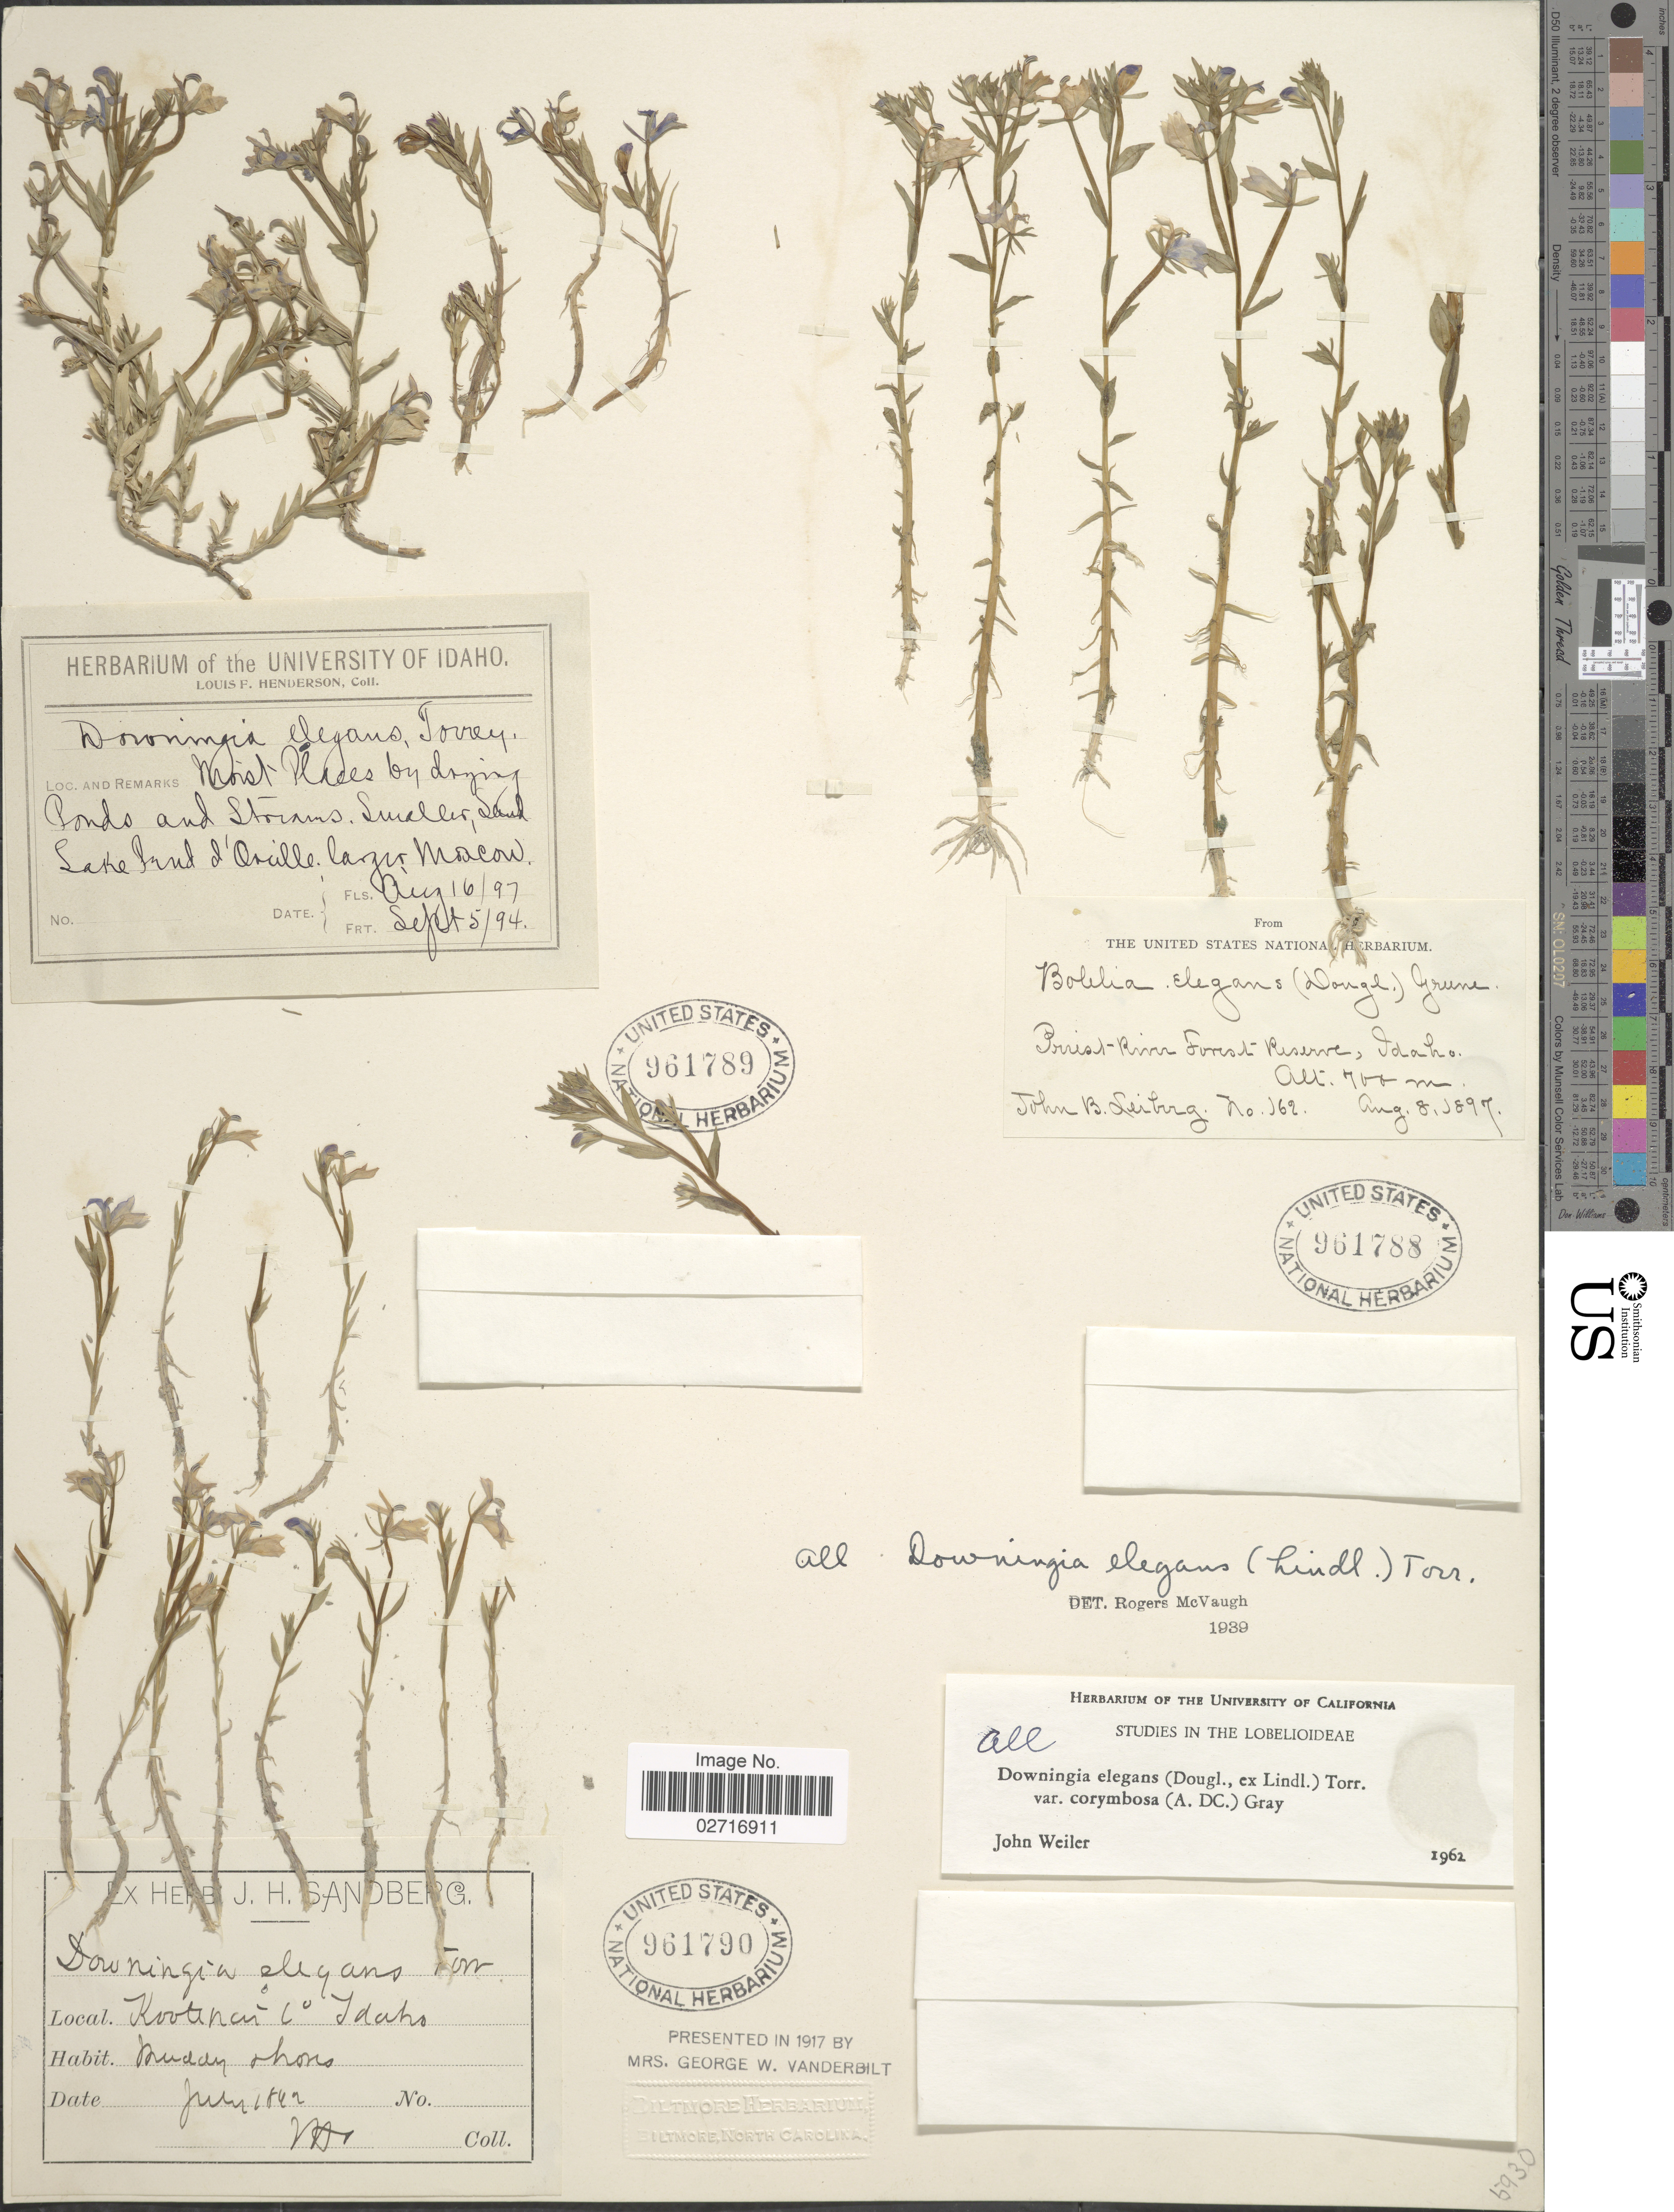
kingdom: Plantae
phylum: Tracheophyta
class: Magnoliopsida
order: Asterales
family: Campanulaceae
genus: Downingia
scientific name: Downingia elegans var. corymbosa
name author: (A. DC.) A. Gray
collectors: L. Henderson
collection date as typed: Transcribed d/m/y: 5/9/94 to 16/8/97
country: United States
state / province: Idaho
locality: Moist places by drying Ponds and streams. Smaller, Sand Lake Pend Oreille, larger Mascow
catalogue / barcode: US 961789